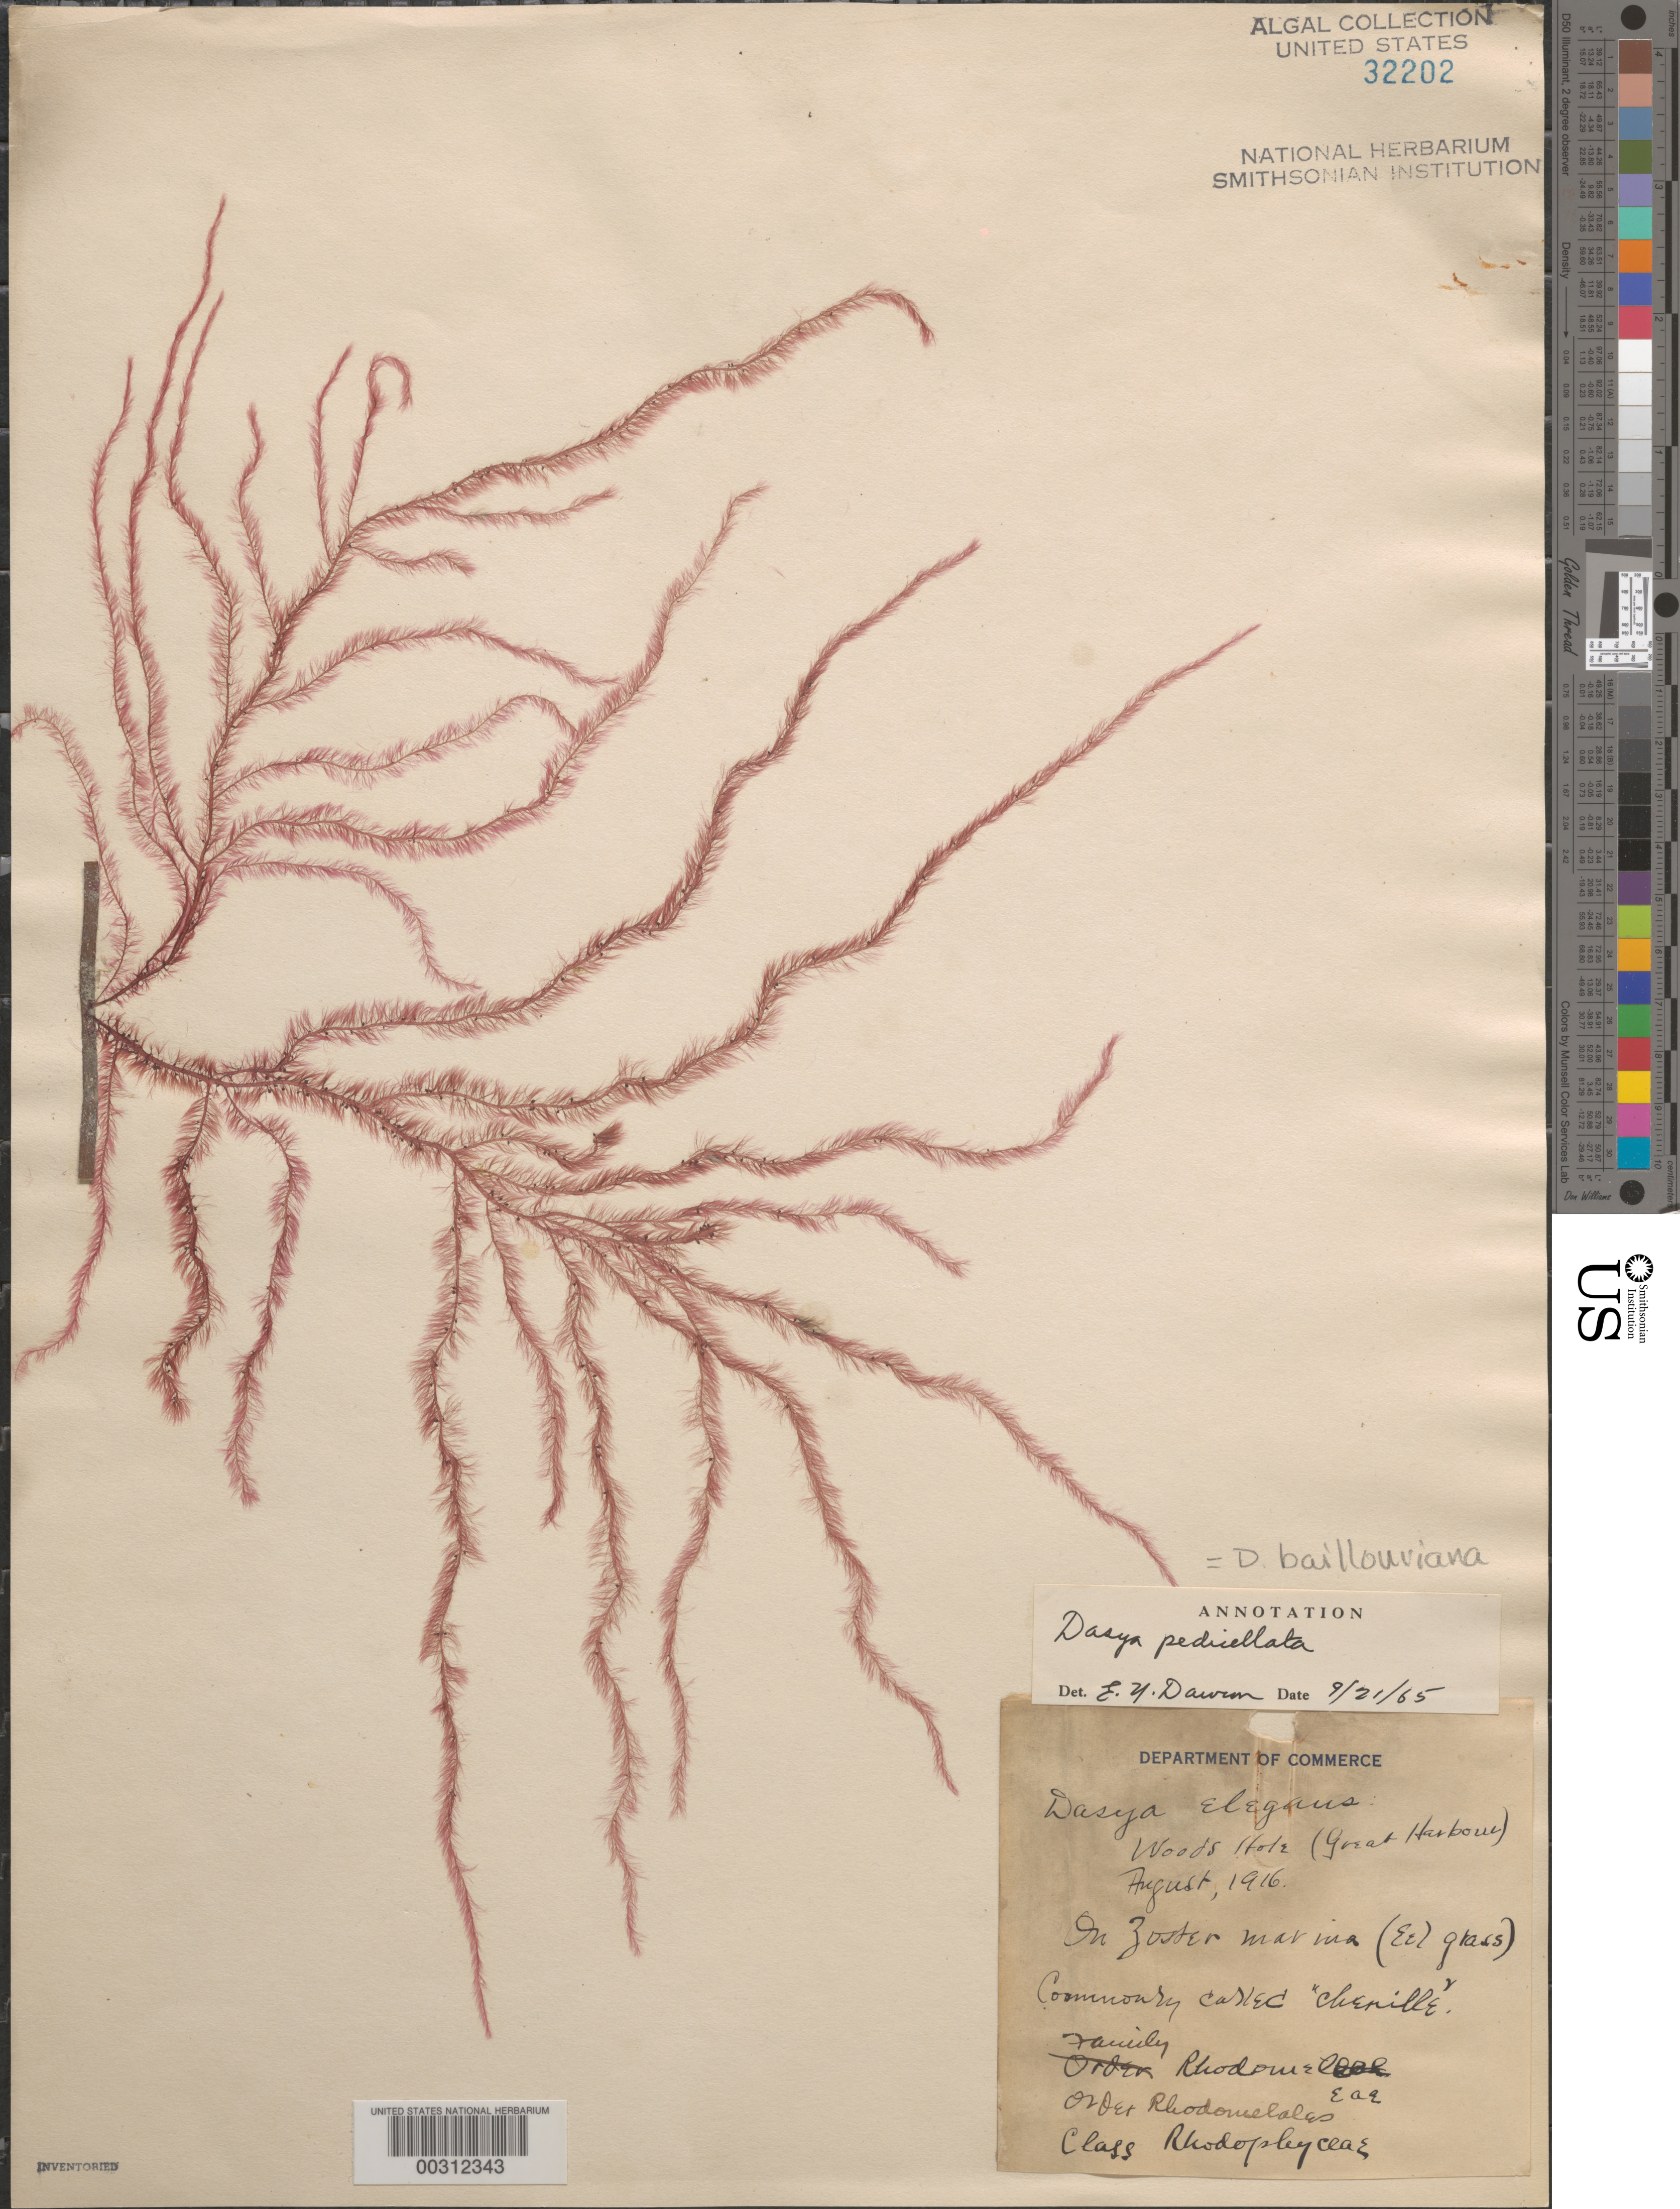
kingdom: Plantae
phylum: Rhodophyta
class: Florideophyceae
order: Ceramiales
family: Dasyaceae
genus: Dasya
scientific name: Dasya pedicellata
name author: (C. Agardh) C. Agardh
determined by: Algae name updating Project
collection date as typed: Aug 1916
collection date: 1916-08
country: United States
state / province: Massachusetts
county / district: Barnstable County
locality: Woods Hole, Great Harbor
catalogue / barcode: US 32202